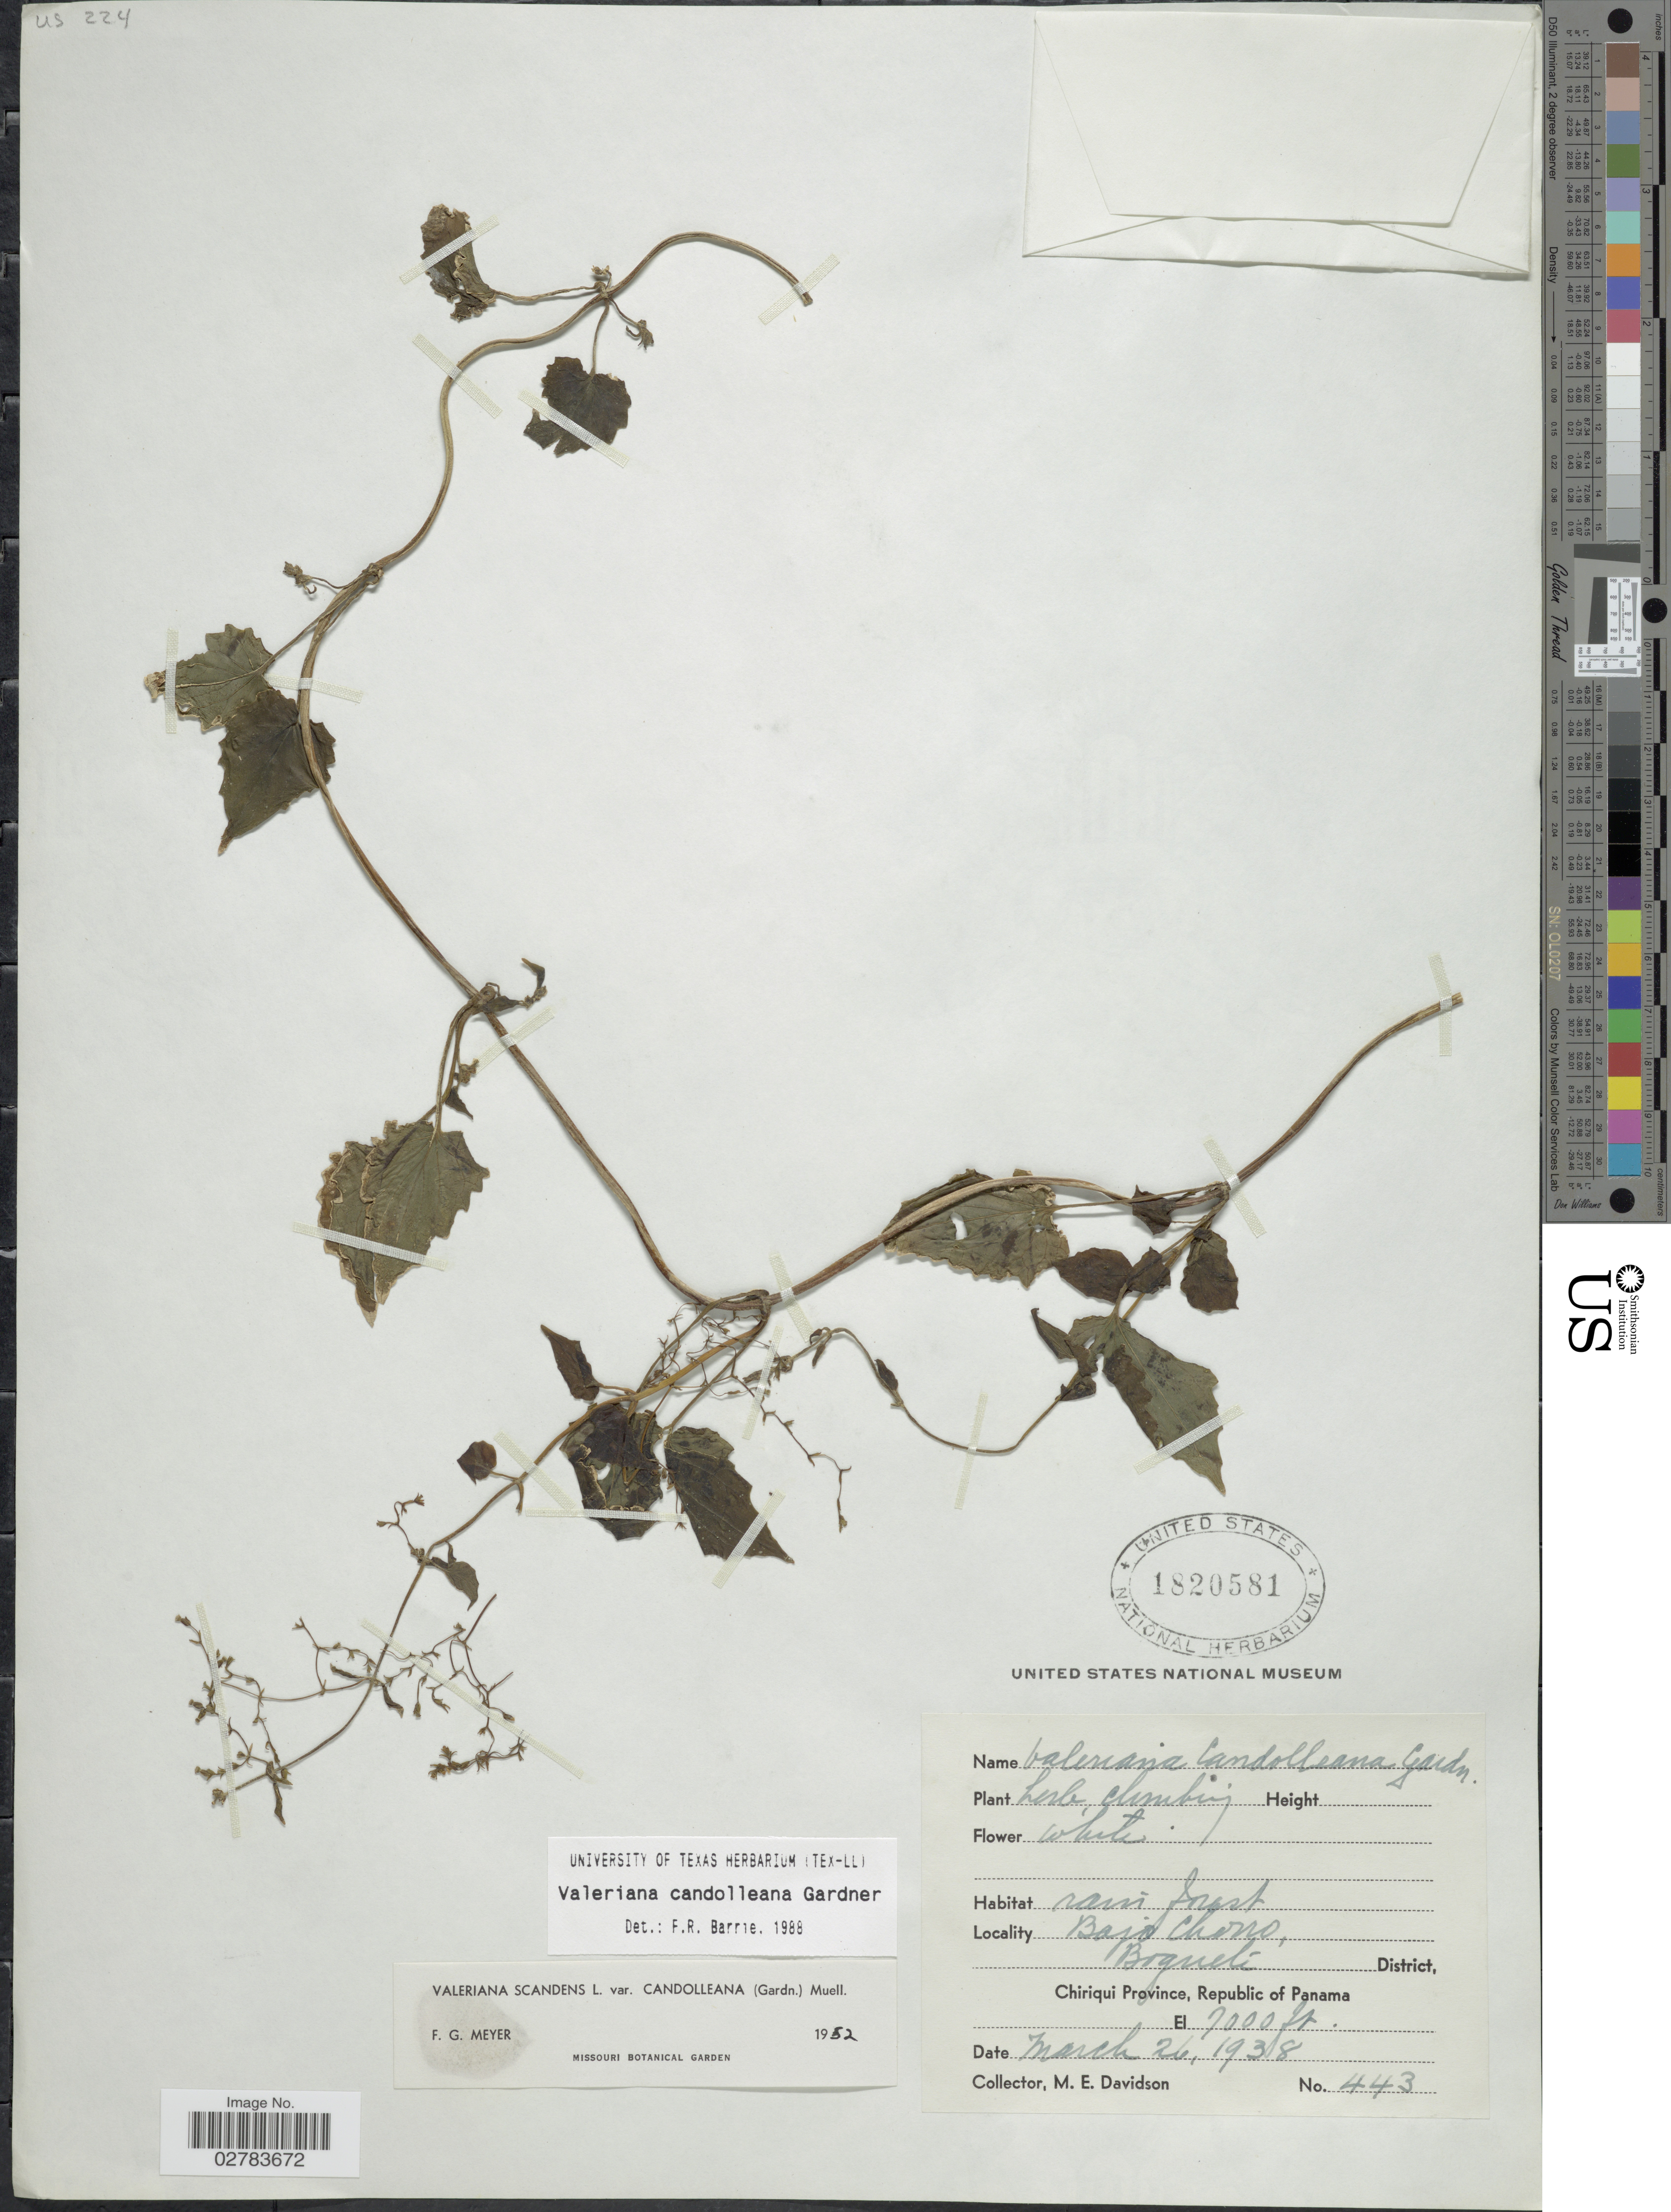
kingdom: Plantae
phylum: Tracheophyta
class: Magnoliopsida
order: Dipsacales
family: Caprifoliaceae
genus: Valeriana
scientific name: Valeriana candolleana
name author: Gardner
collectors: M. E. Davidson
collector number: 443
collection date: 1938-03-26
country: Panama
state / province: Chiriqui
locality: Bajo Chorro, Boquete District.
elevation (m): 2134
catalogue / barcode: US 1820581